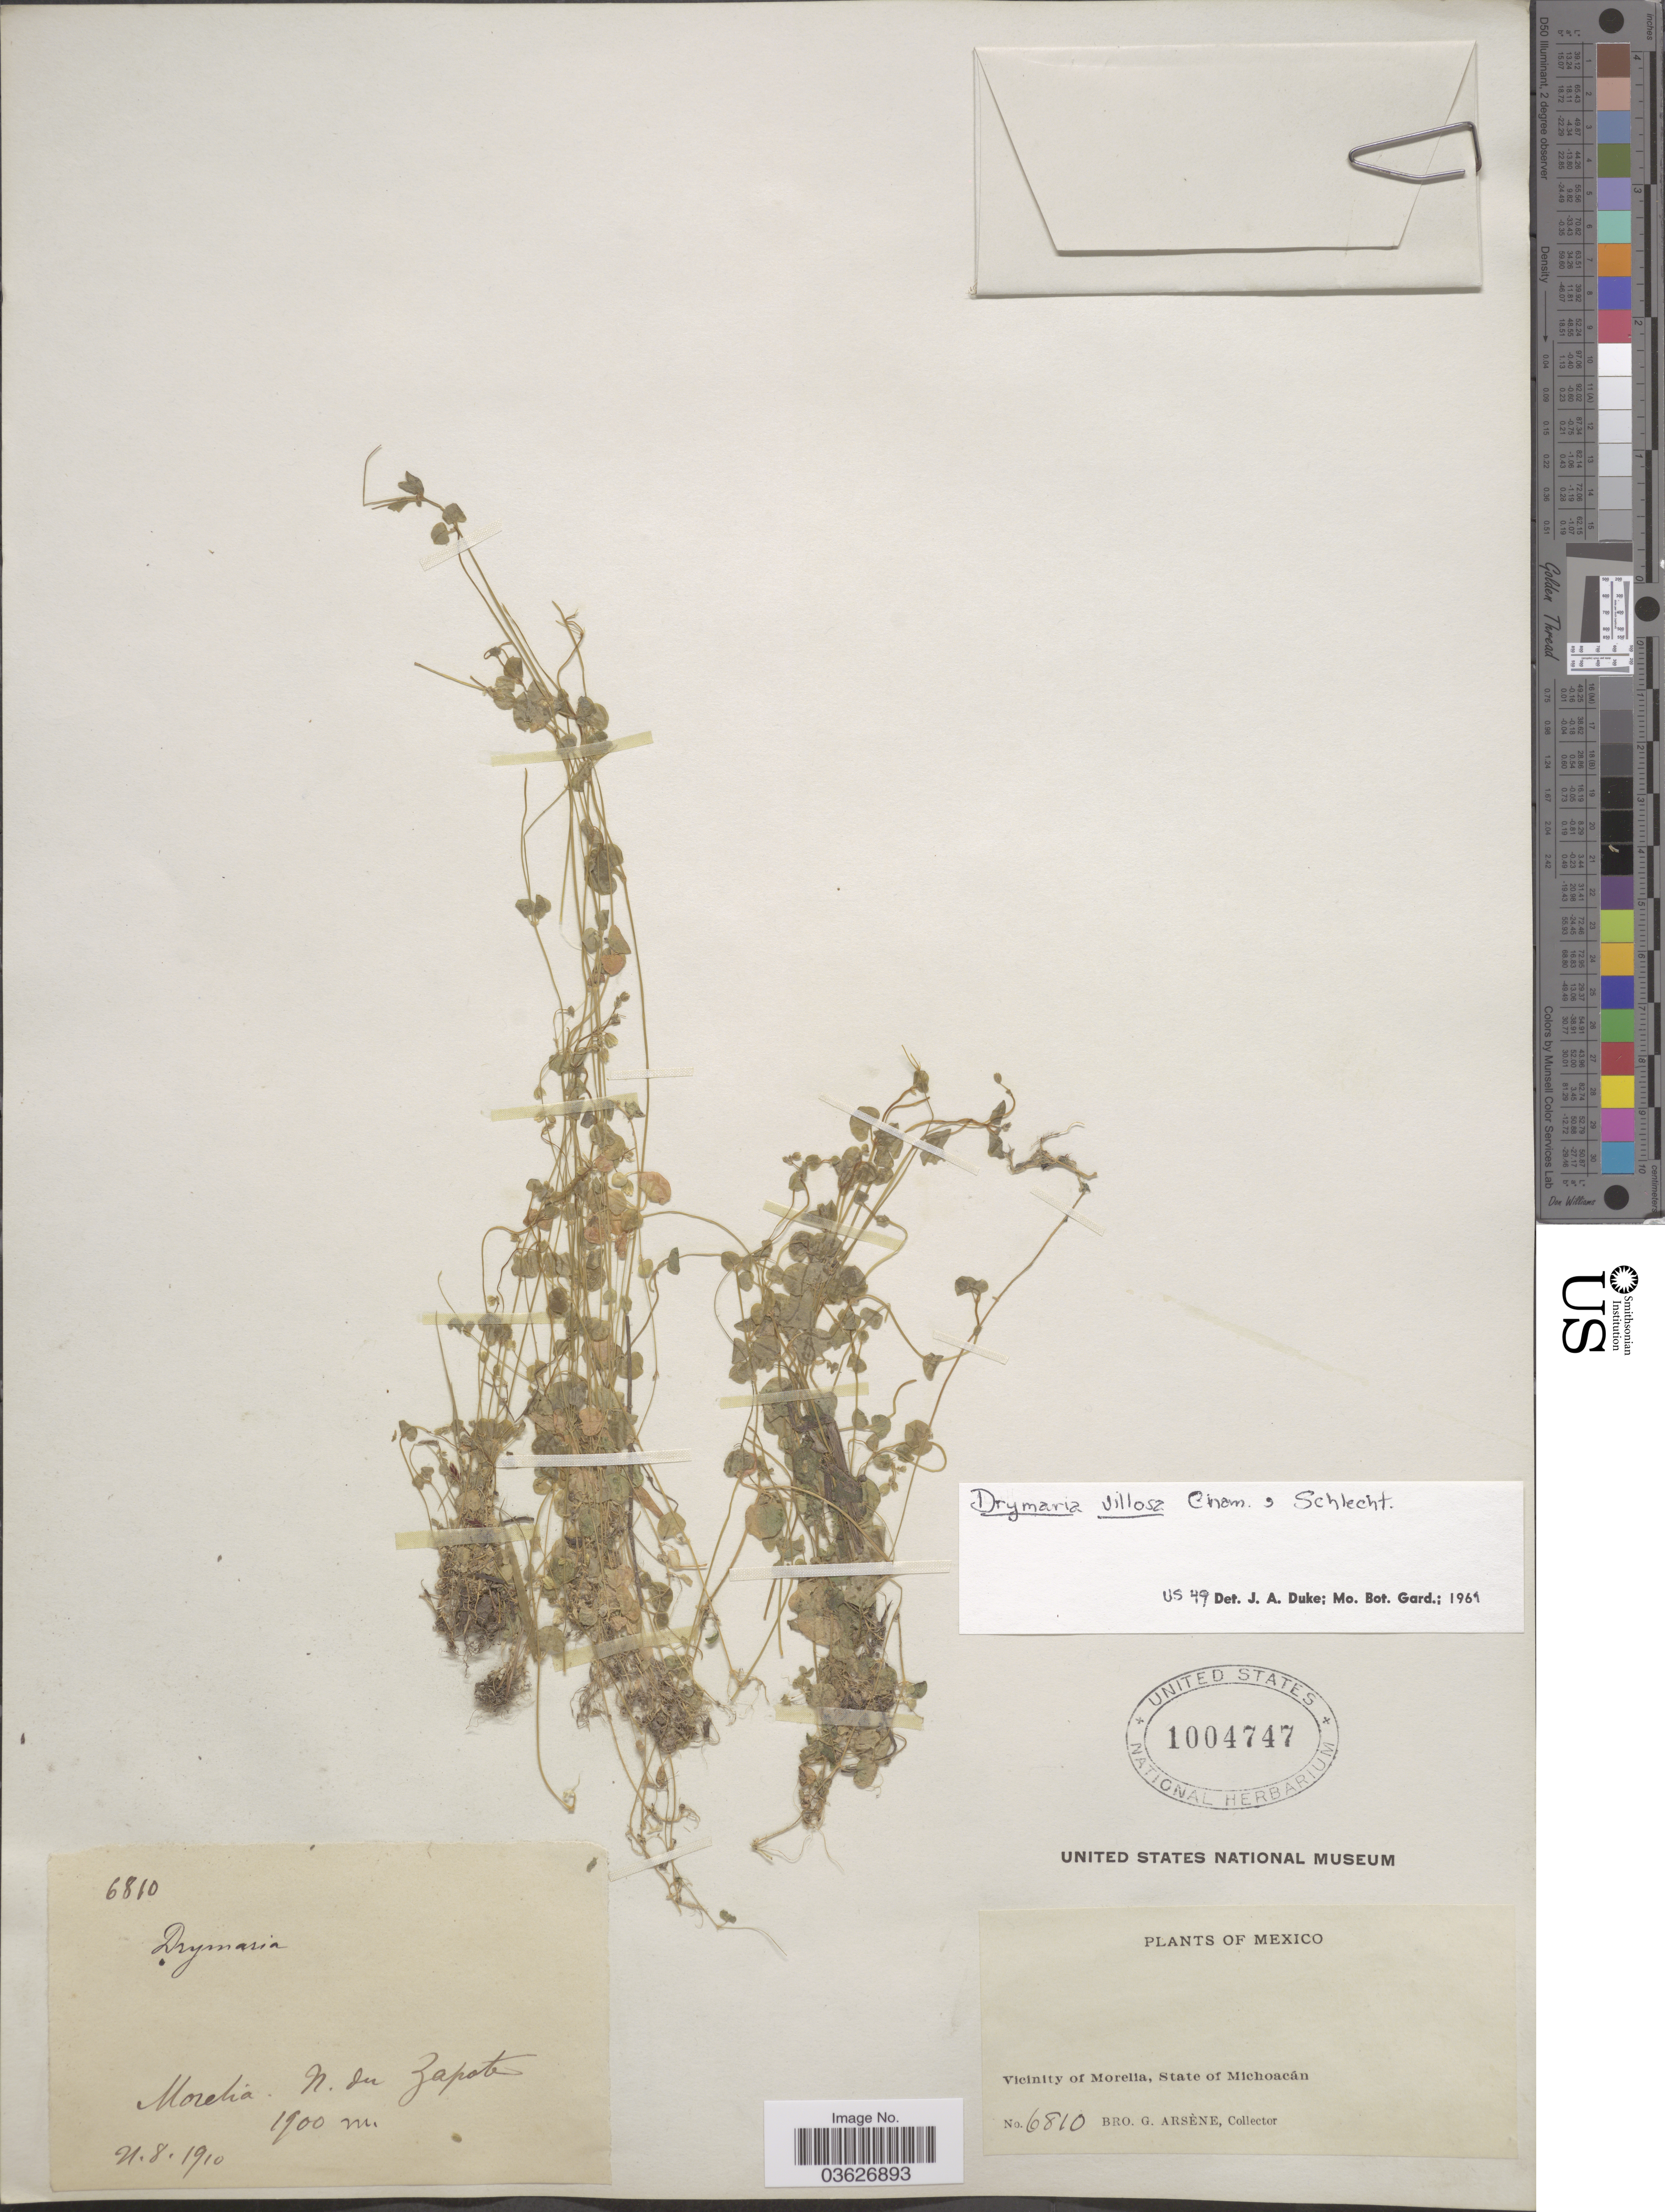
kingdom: Plantae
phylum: Tracheophyta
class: Magnoliopsida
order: Caryophyllales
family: Caryophyllaceae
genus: Drymaria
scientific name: Drymaria villosa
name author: Cham. & Schltdl.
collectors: Bro. G. Arsène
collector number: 6810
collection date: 1910-08-11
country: Mexico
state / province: Michoacán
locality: Vicinity of Morelia. Morelia. N. du Zapote.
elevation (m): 1900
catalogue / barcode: US 1004747